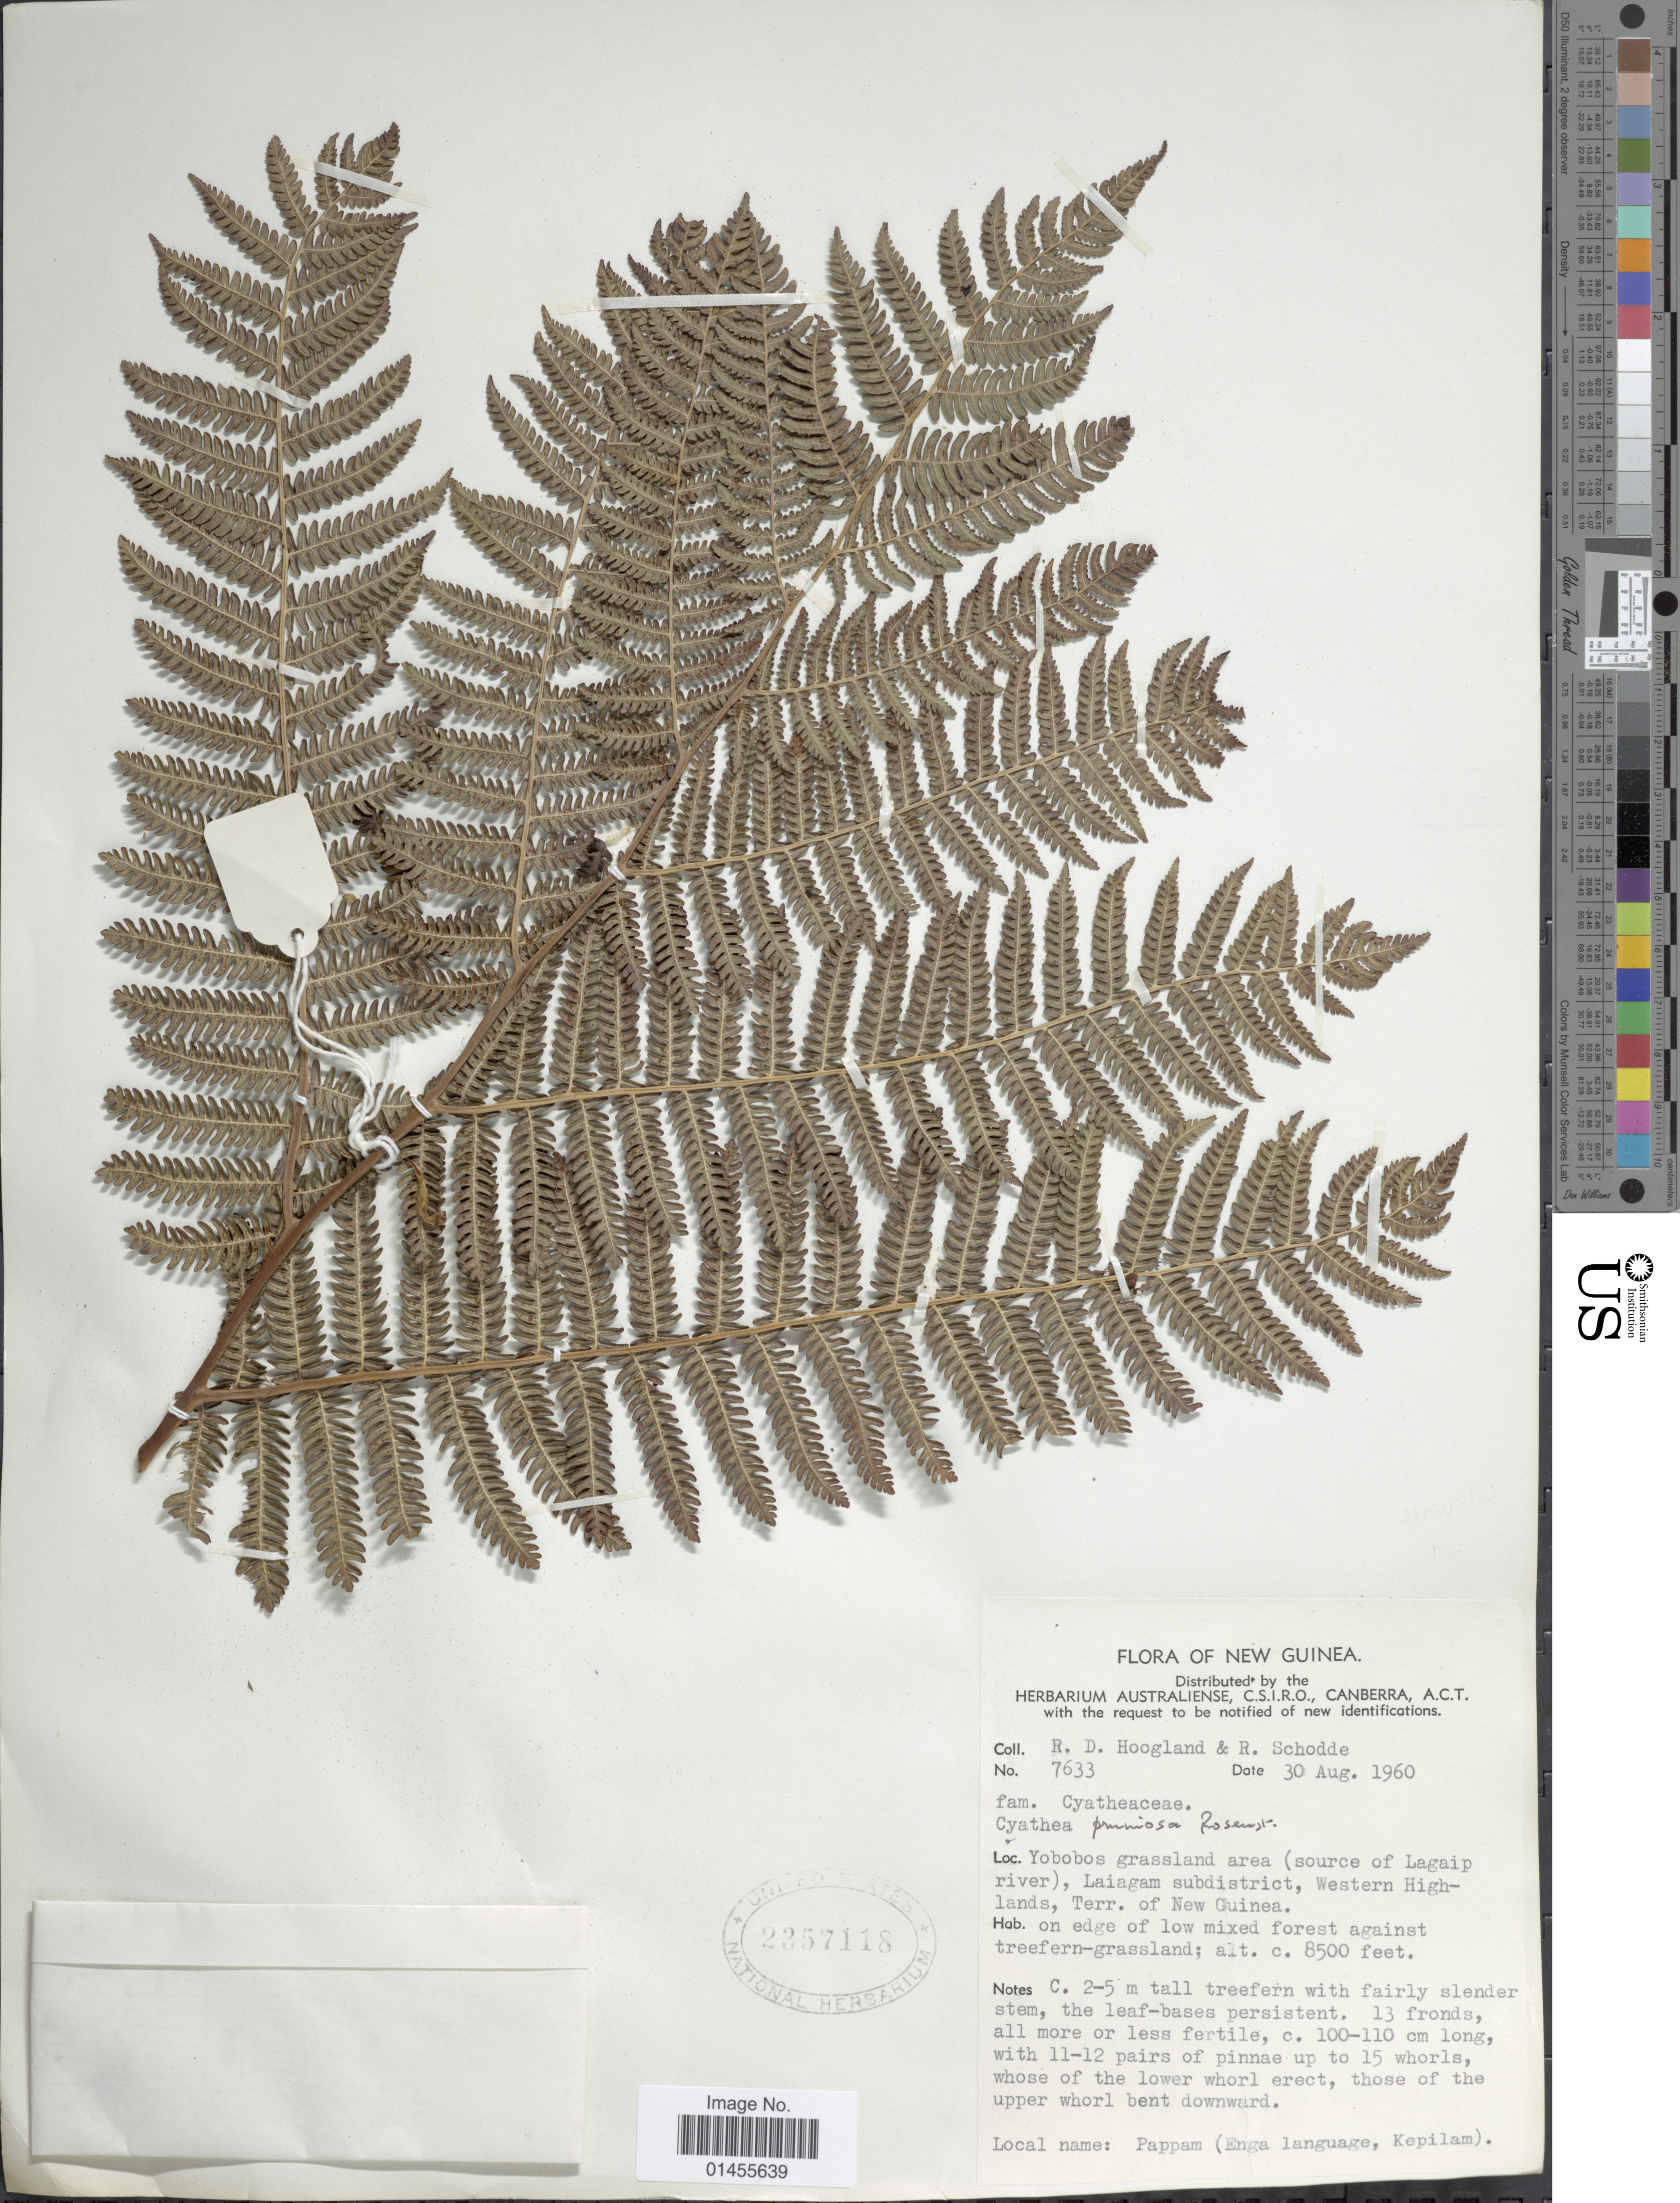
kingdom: Plantae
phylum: Tracheophyta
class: Polypodiopsida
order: Cyatheales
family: Cyatheaceae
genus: Alsophila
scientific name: Alsophila pruinosa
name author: (Rosenst.) R.M. Tryon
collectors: R. D. Hoogland & R. Schodde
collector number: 7633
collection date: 1960-08-30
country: Papua New Guinea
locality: New Guinea. Yobobos grassland area (source of Lagaip river), Laiagam subdistrict, Western Highlands, Terr. of New Guinea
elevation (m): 2591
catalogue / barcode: US 2357118